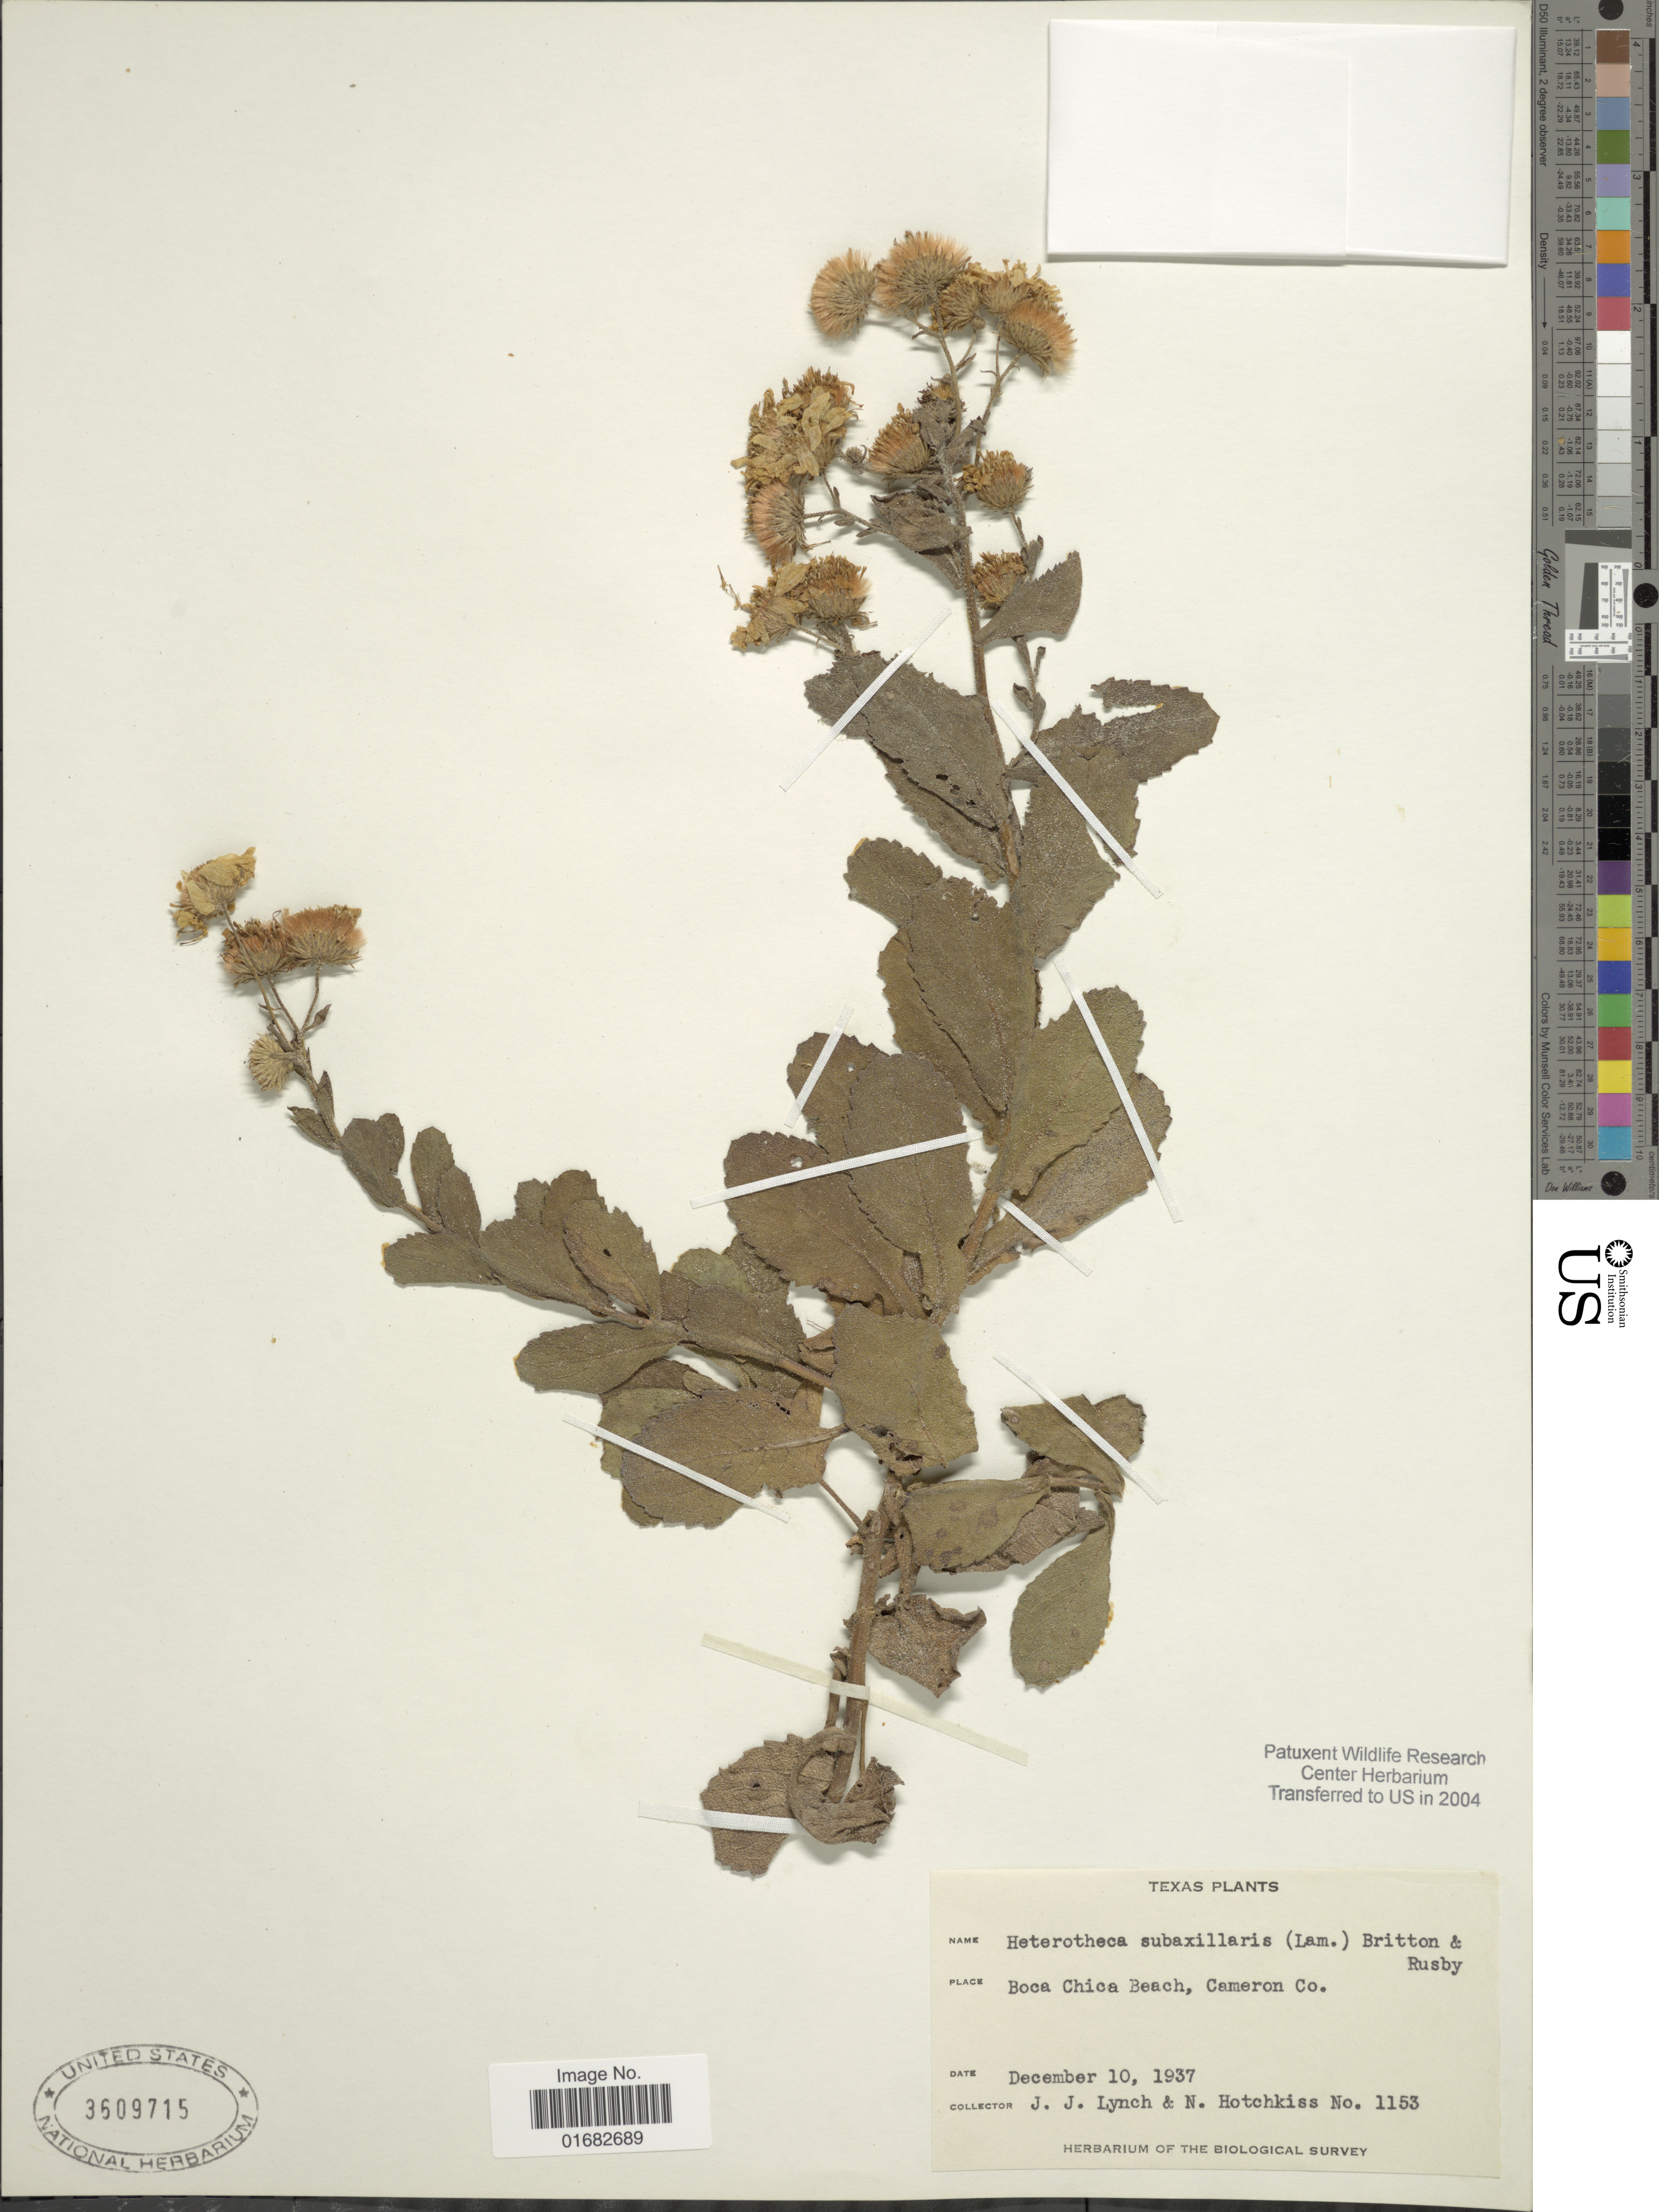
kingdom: Plantae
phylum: Tracheophyta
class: Magnoliopsida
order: Asterales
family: Asteraceae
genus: Heterotheca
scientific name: Heterotheca subaxillaris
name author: (Lam.) Britton & Rusby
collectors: J. Lynch & N. Hotchkiss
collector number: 1153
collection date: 1937-12-10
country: United States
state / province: Texas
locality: Boca Chica Beach, Cameron Co.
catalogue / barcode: US 3609715